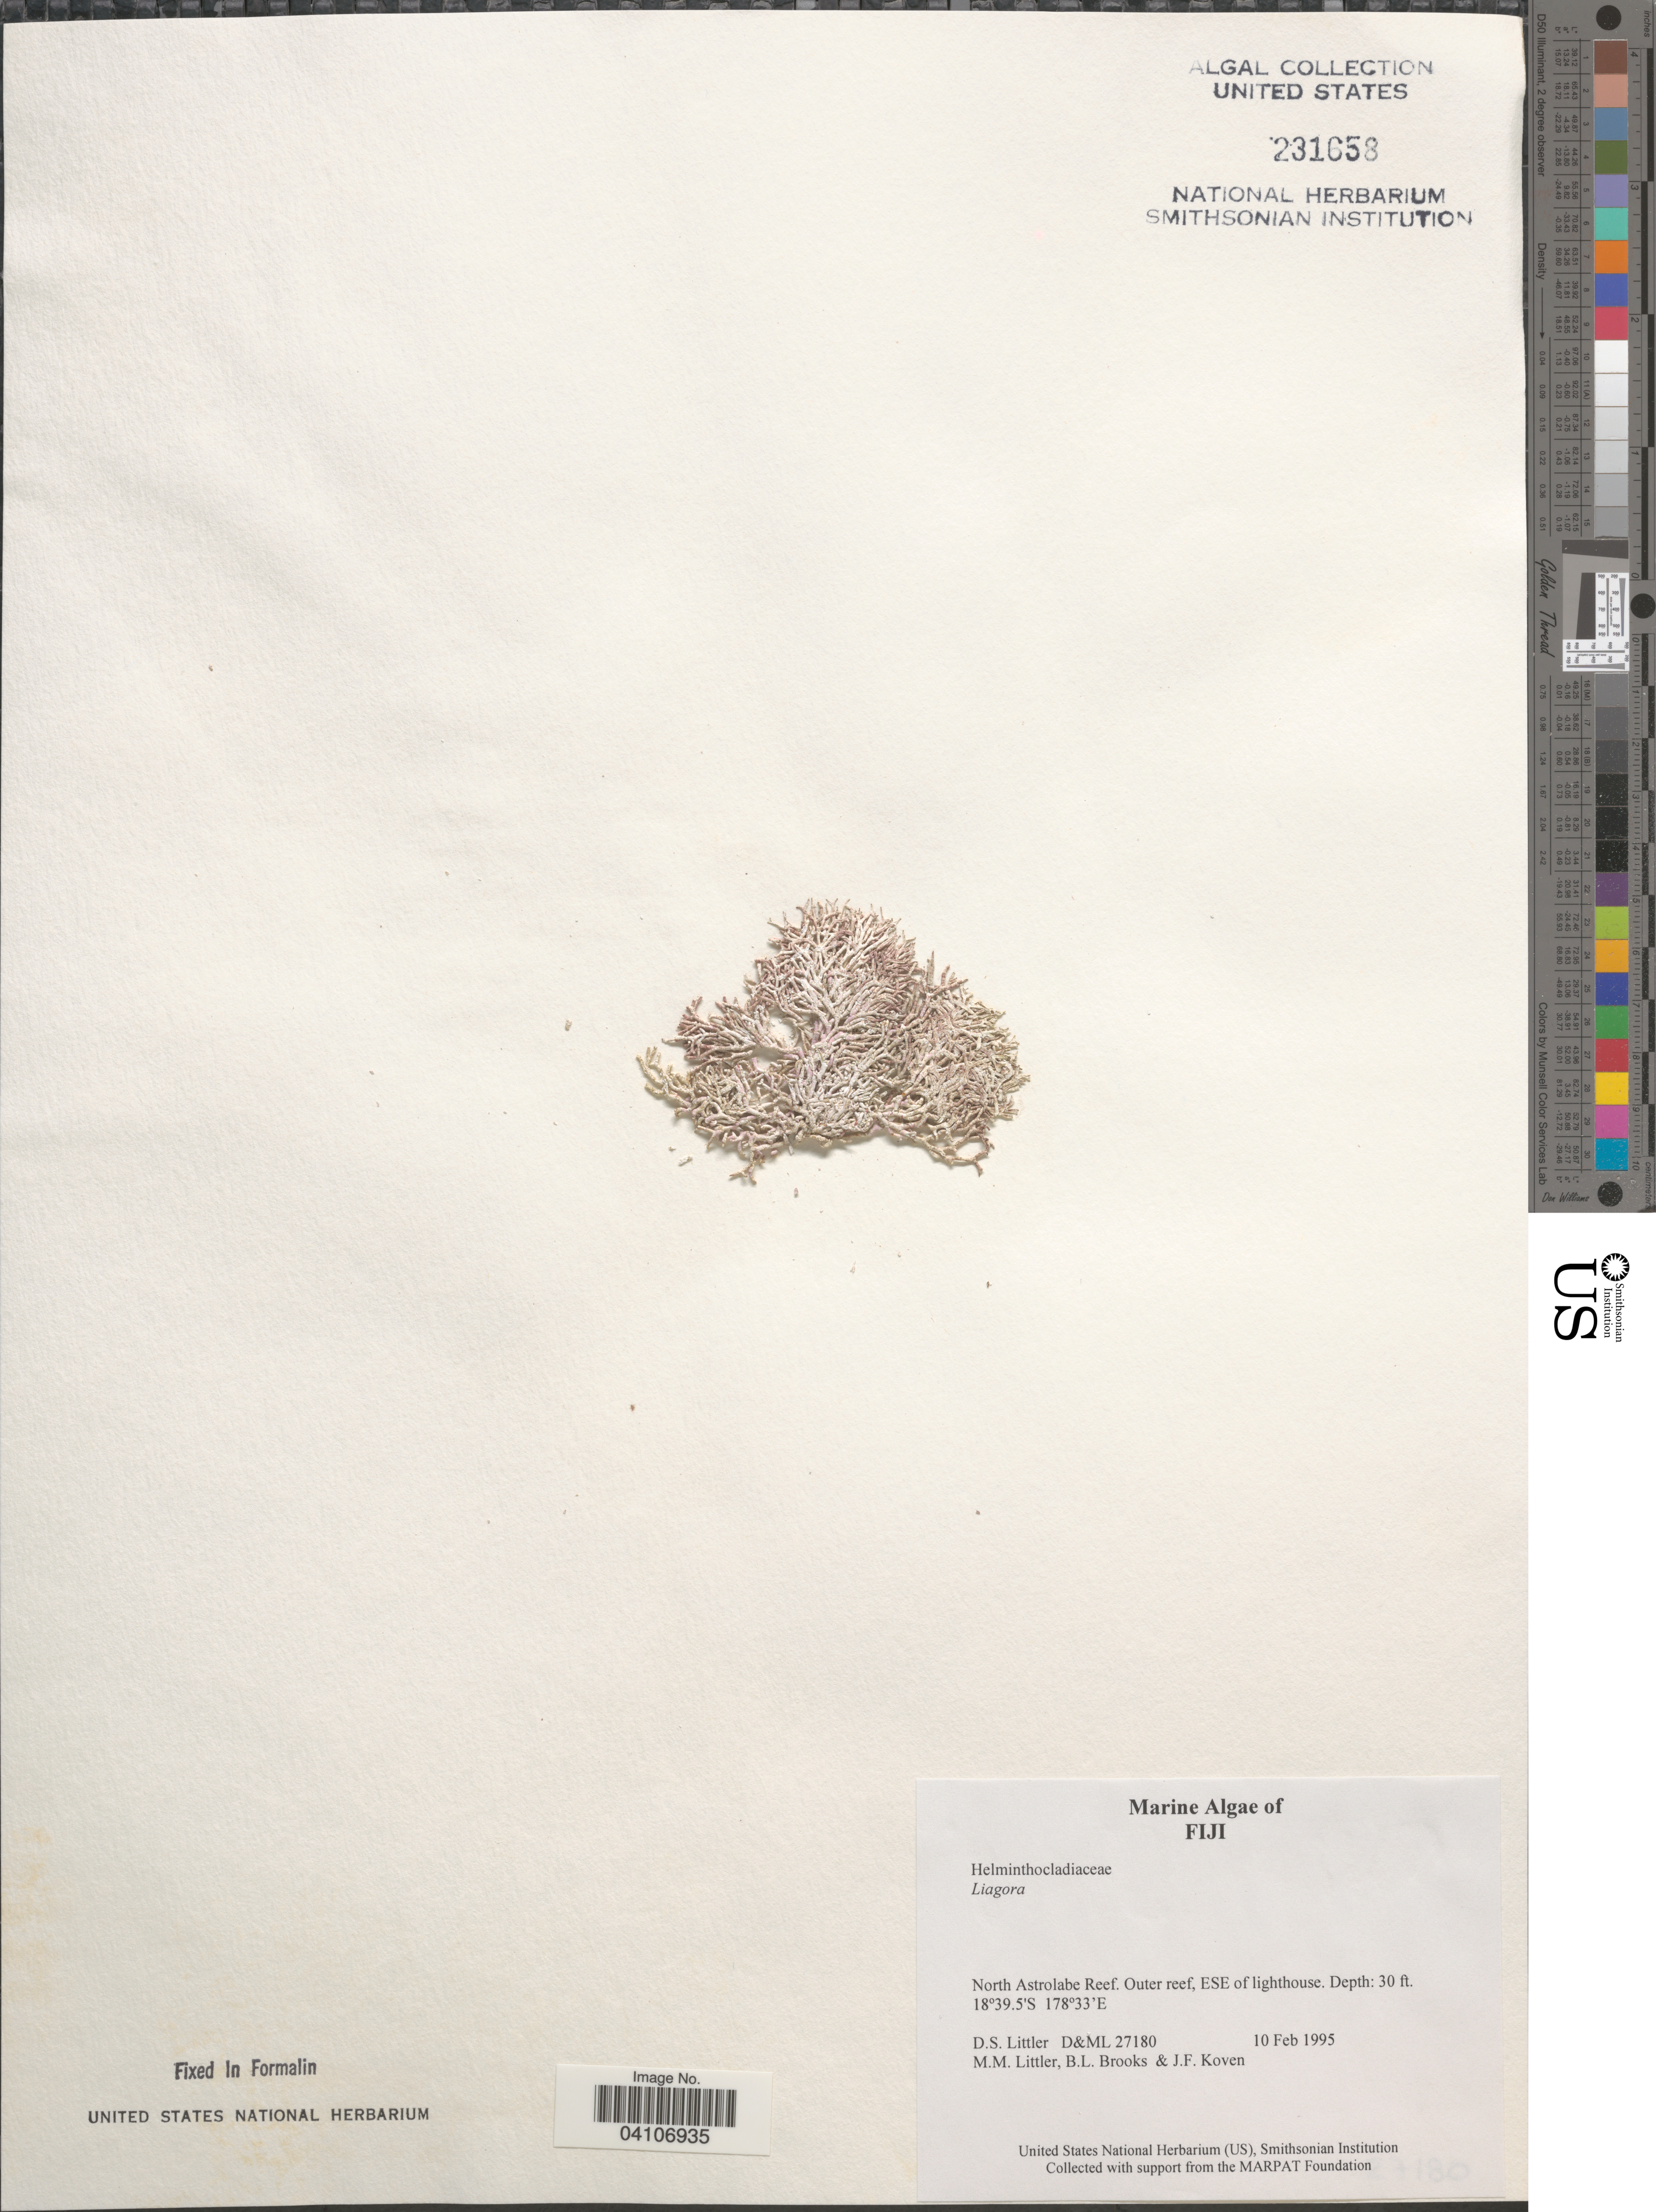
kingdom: Plantae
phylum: Rhodophyta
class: Florideophyceae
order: Nemaliales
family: Liagoraceae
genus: Liagora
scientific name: Liagora sp.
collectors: D. S. Littler, B. Brooks & J. Koven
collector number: D&ML27180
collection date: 1995-02-10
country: Fiji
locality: North Astrolabe Reef. Outer reef, ESE of lighthouse.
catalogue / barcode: US 231658